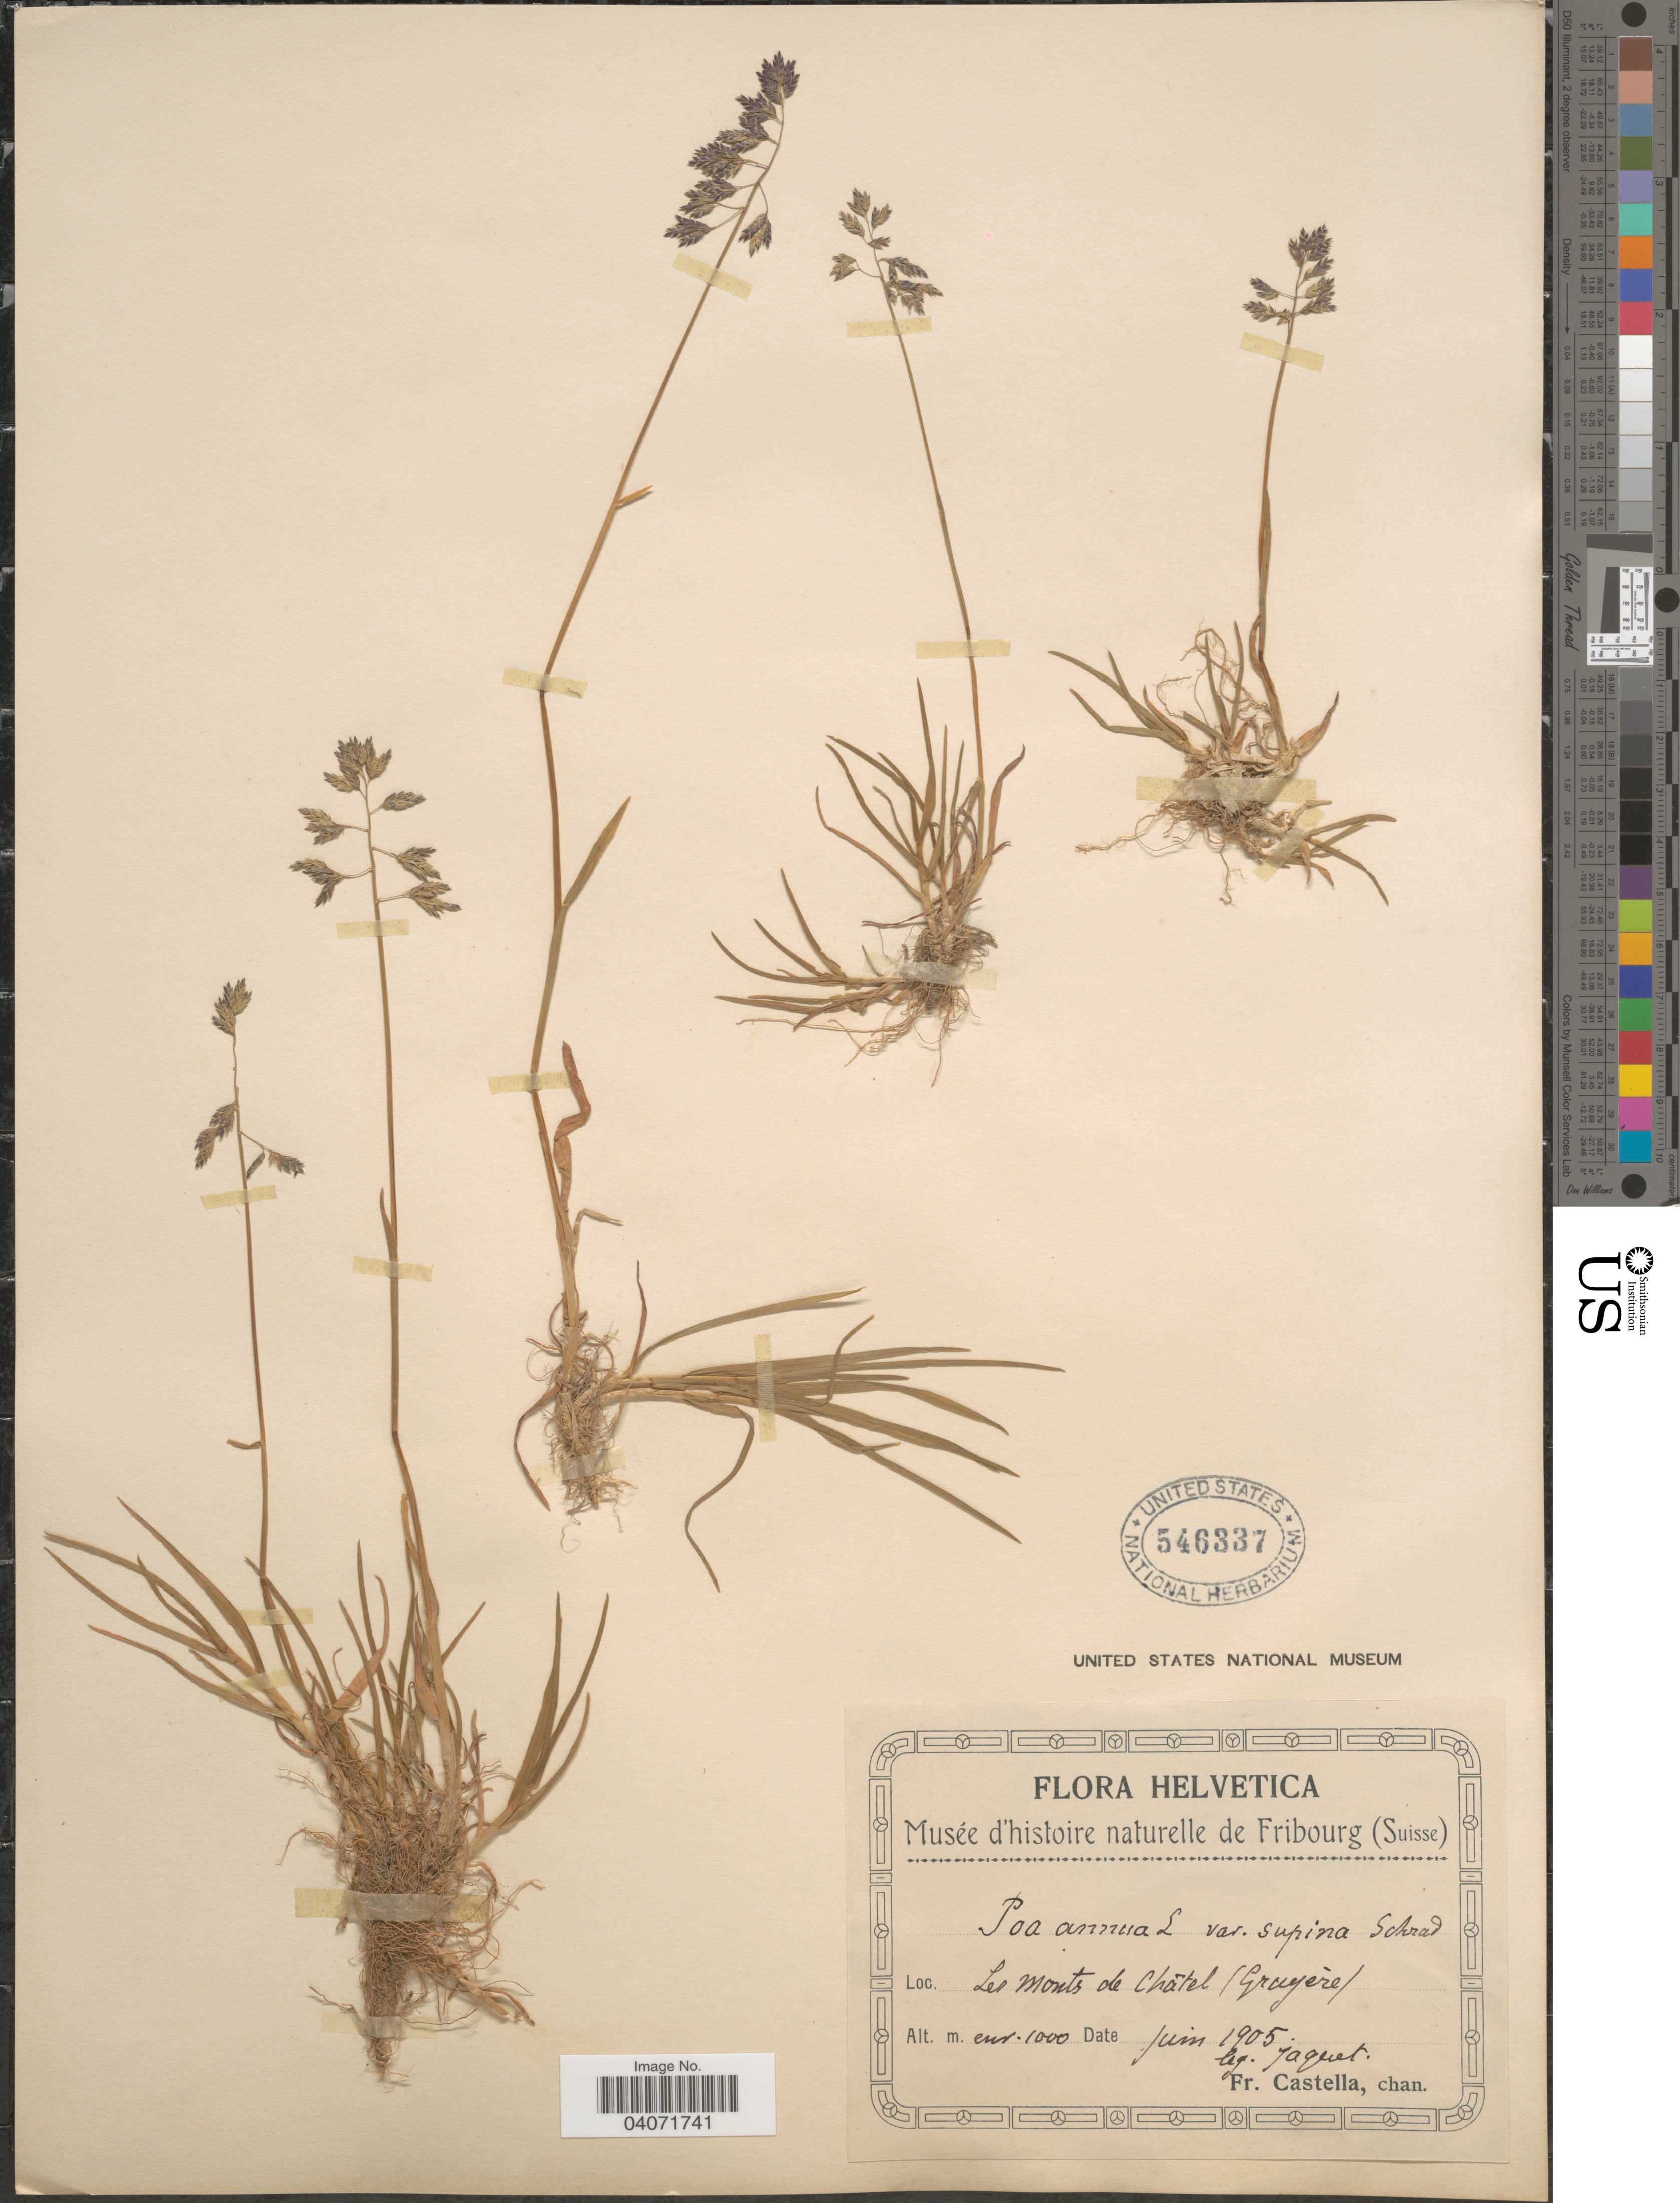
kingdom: Plantae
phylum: Tracheophyta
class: Liliopsida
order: Poales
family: Poaceae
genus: Poa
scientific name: Poa supina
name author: Schrad.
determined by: Soreng, Robert J., Research Associate (BOT), Smithsonian Institution - National Museum of Natural History (UNITED STATES)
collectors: -. Jaquet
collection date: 1905-06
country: Switzerland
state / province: Fribourg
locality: Les Monts de Châtel (Gruyère).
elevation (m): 1000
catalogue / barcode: US 546337